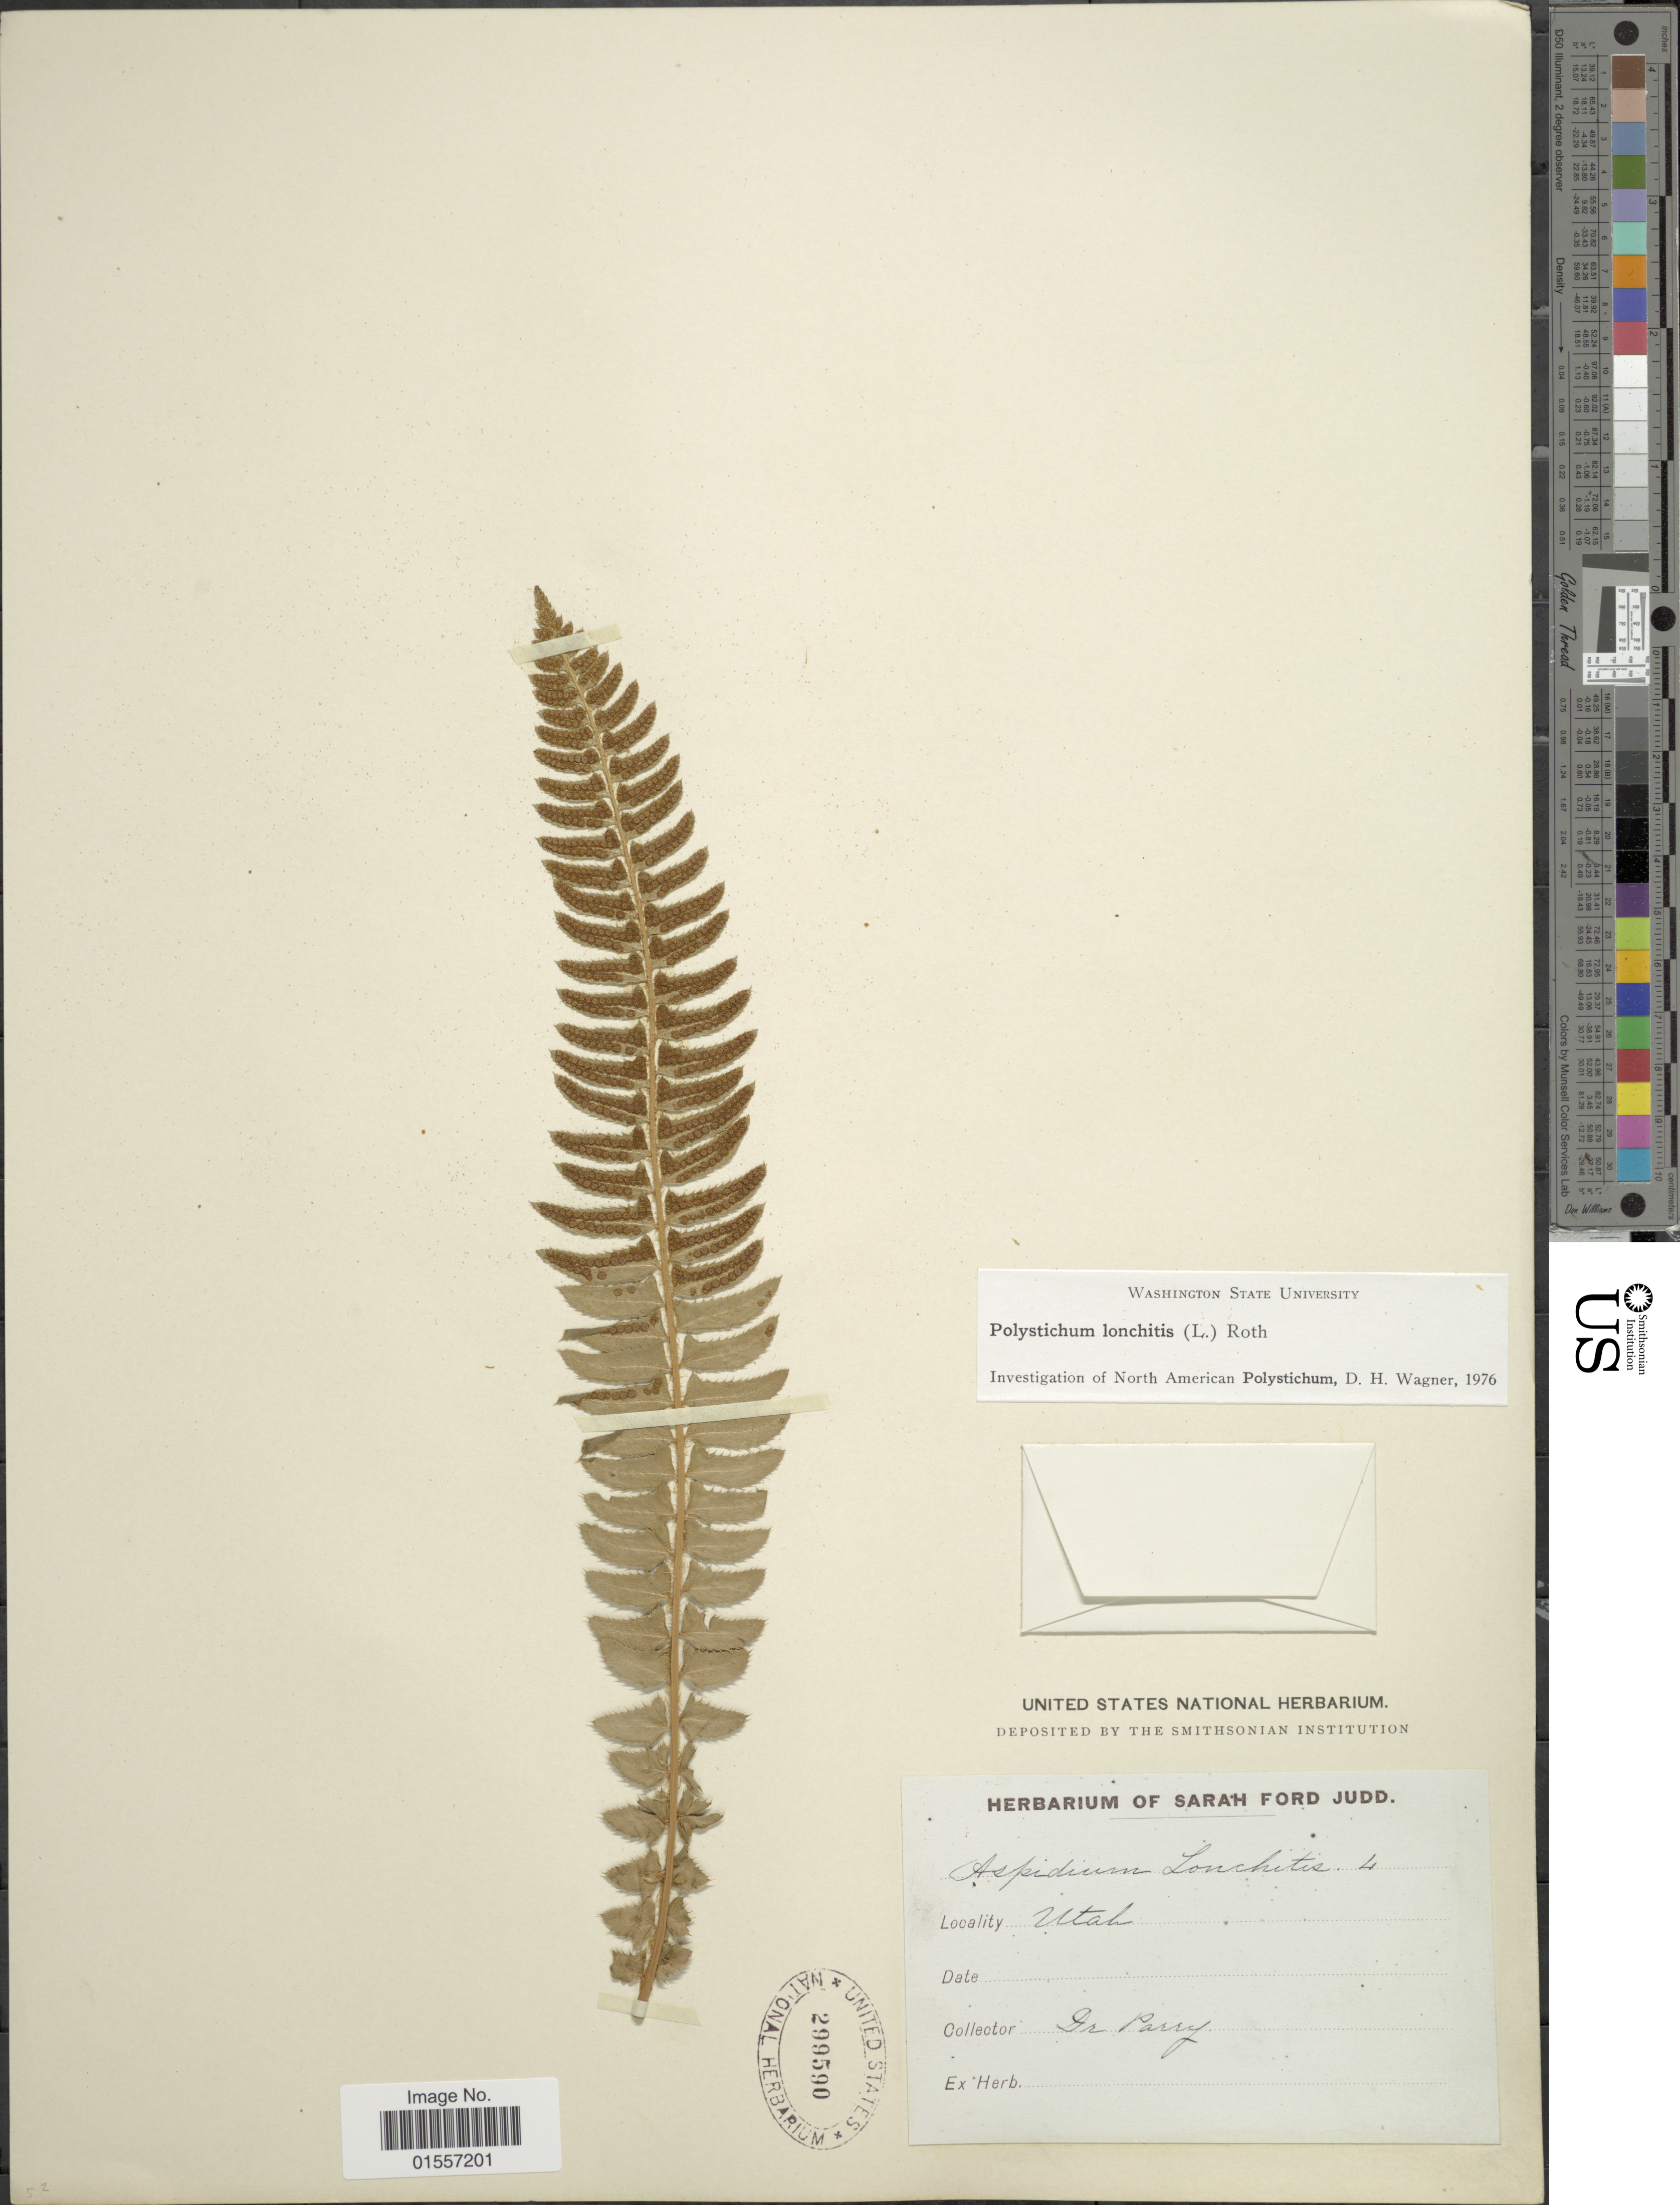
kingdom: Plantae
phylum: Tracheophyta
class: Polypodiopsida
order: Polypodiales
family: Dryopteridaceae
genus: Polystichum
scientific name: Polystichum lonchitis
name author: (Roth) L.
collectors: Parry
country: United States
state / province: Utah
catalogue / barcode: US 299590